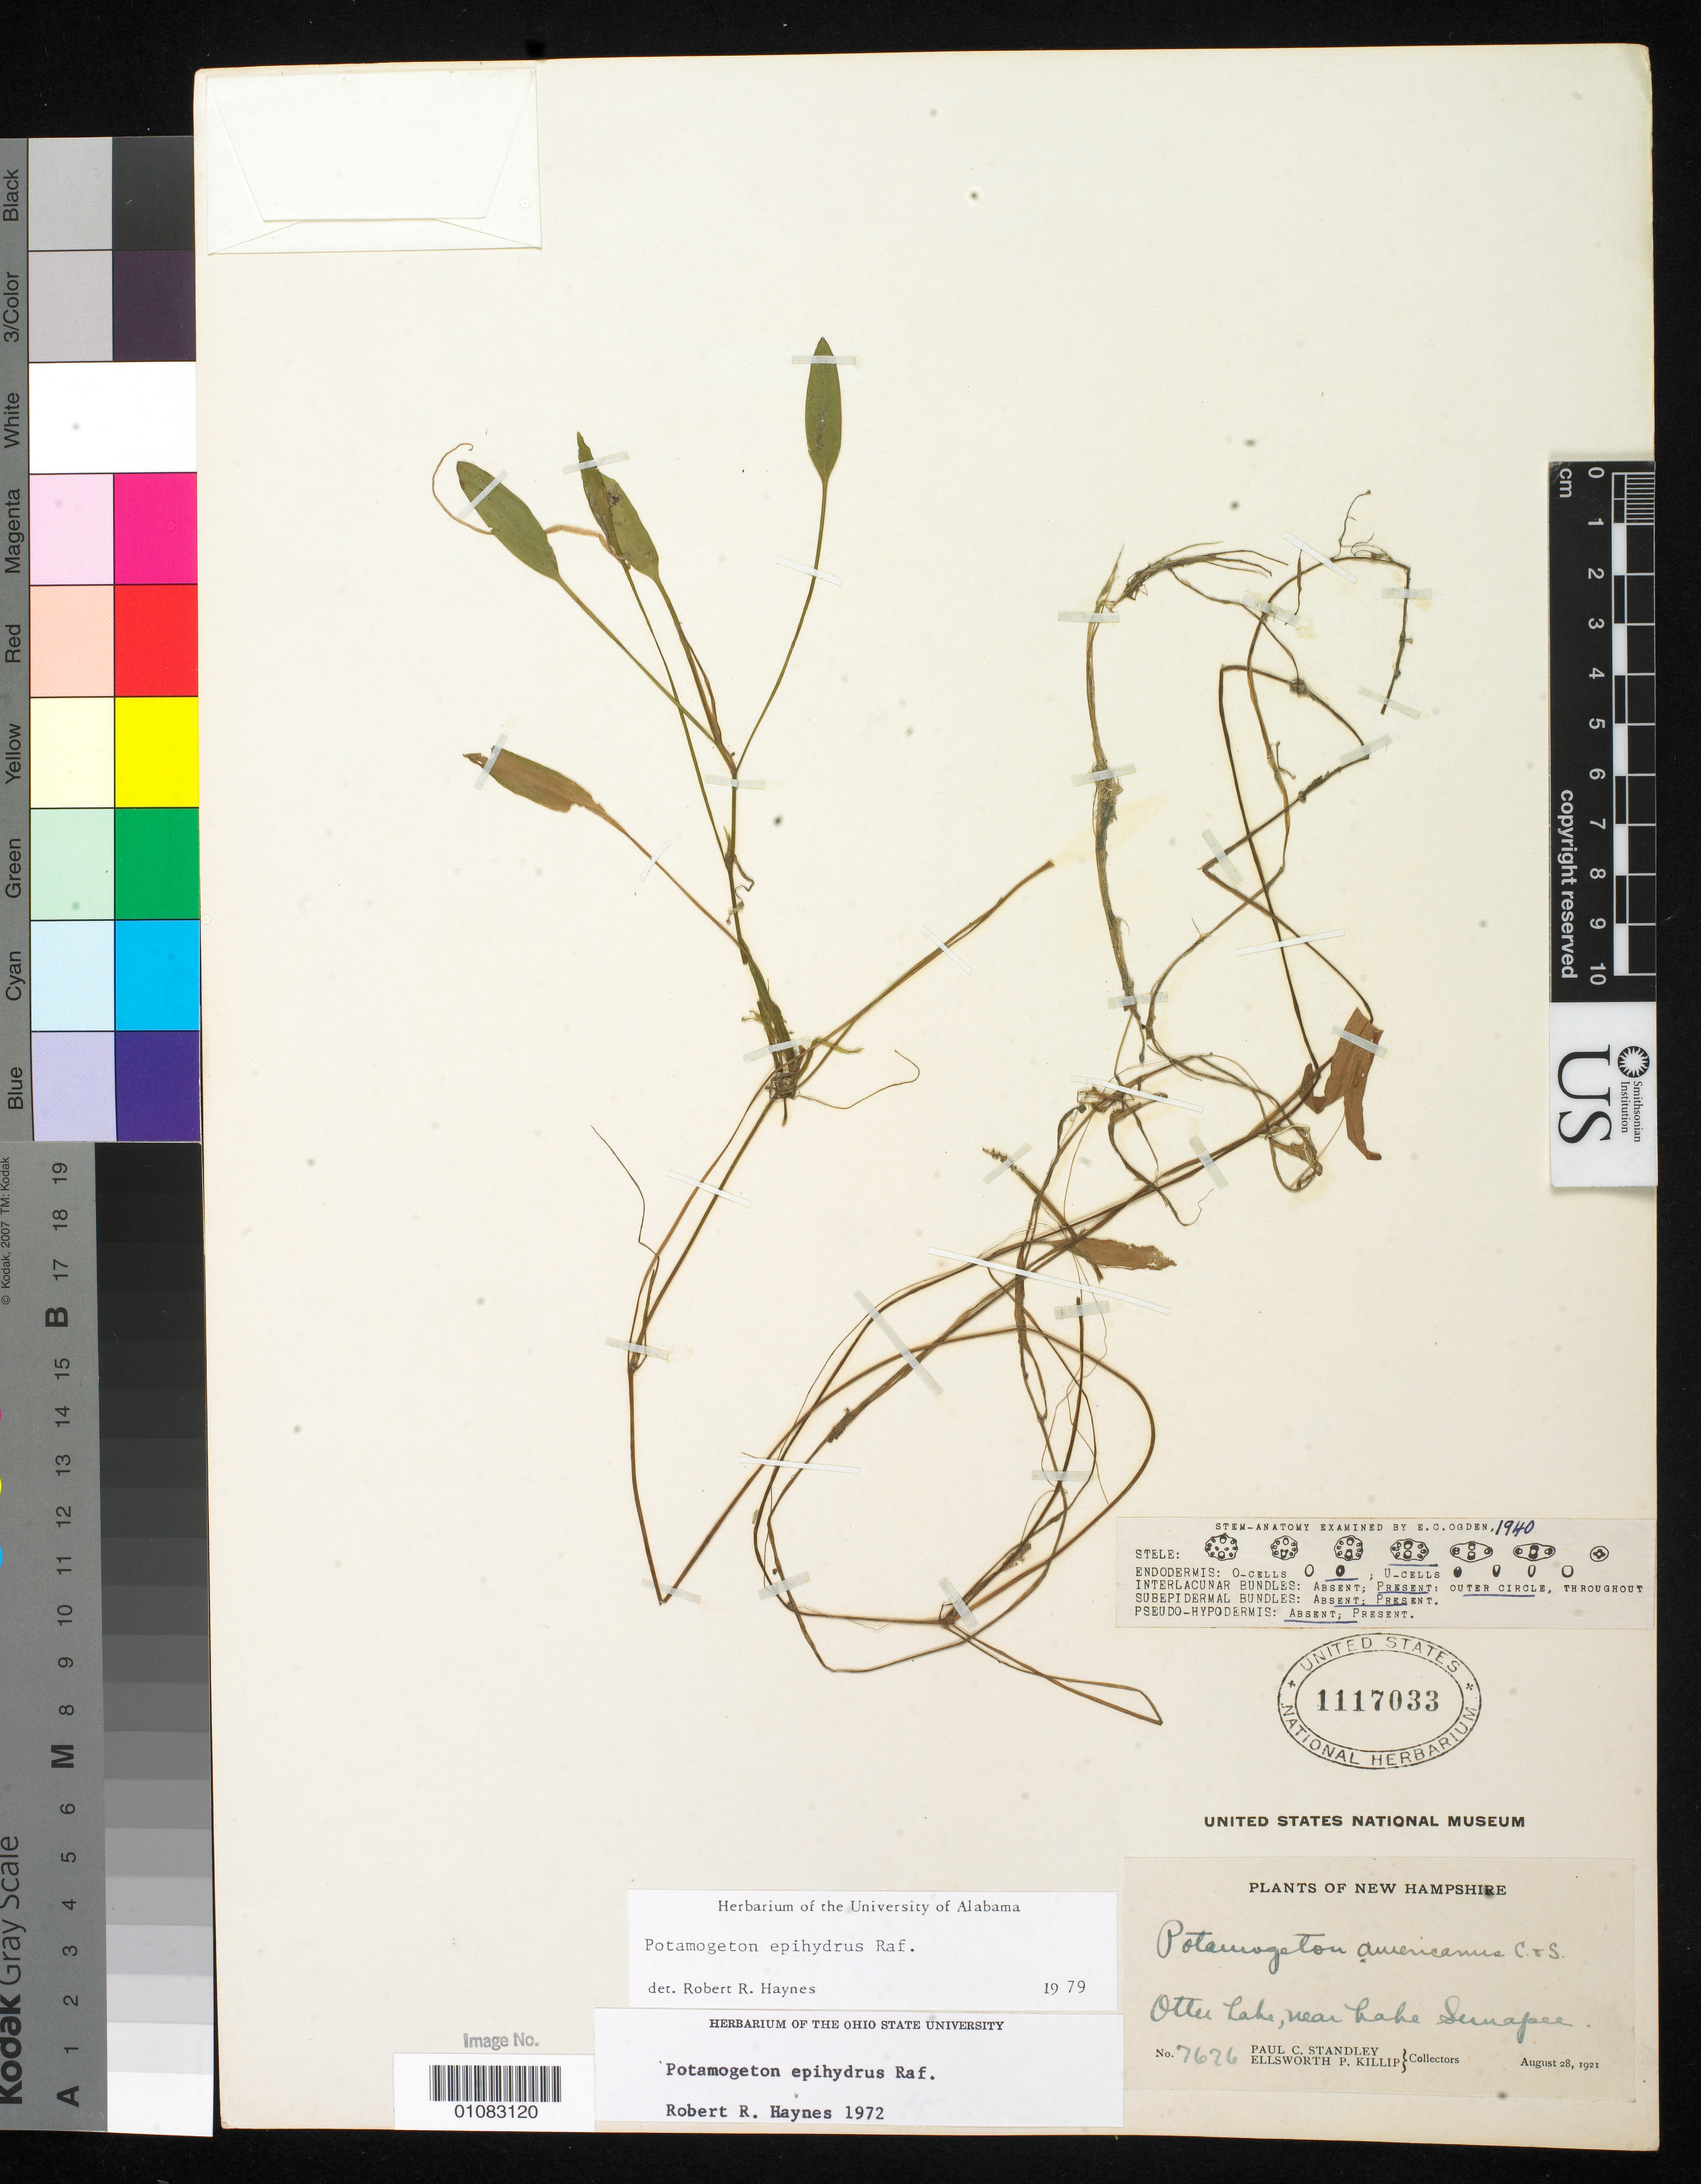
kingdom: Plantae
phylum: Tracheophyta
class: Liliopsida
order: Alismatales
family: Potamogetonaceae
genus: Potamogeton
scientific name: Potamogeton epihydrus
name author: Raf.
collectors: P. C. Standley & E. P. Killip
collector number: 7676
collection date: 1921-08-28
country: United States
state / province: New Hampshire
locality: near Lake Sunapee, Otter Lake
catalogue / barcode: US 1117033